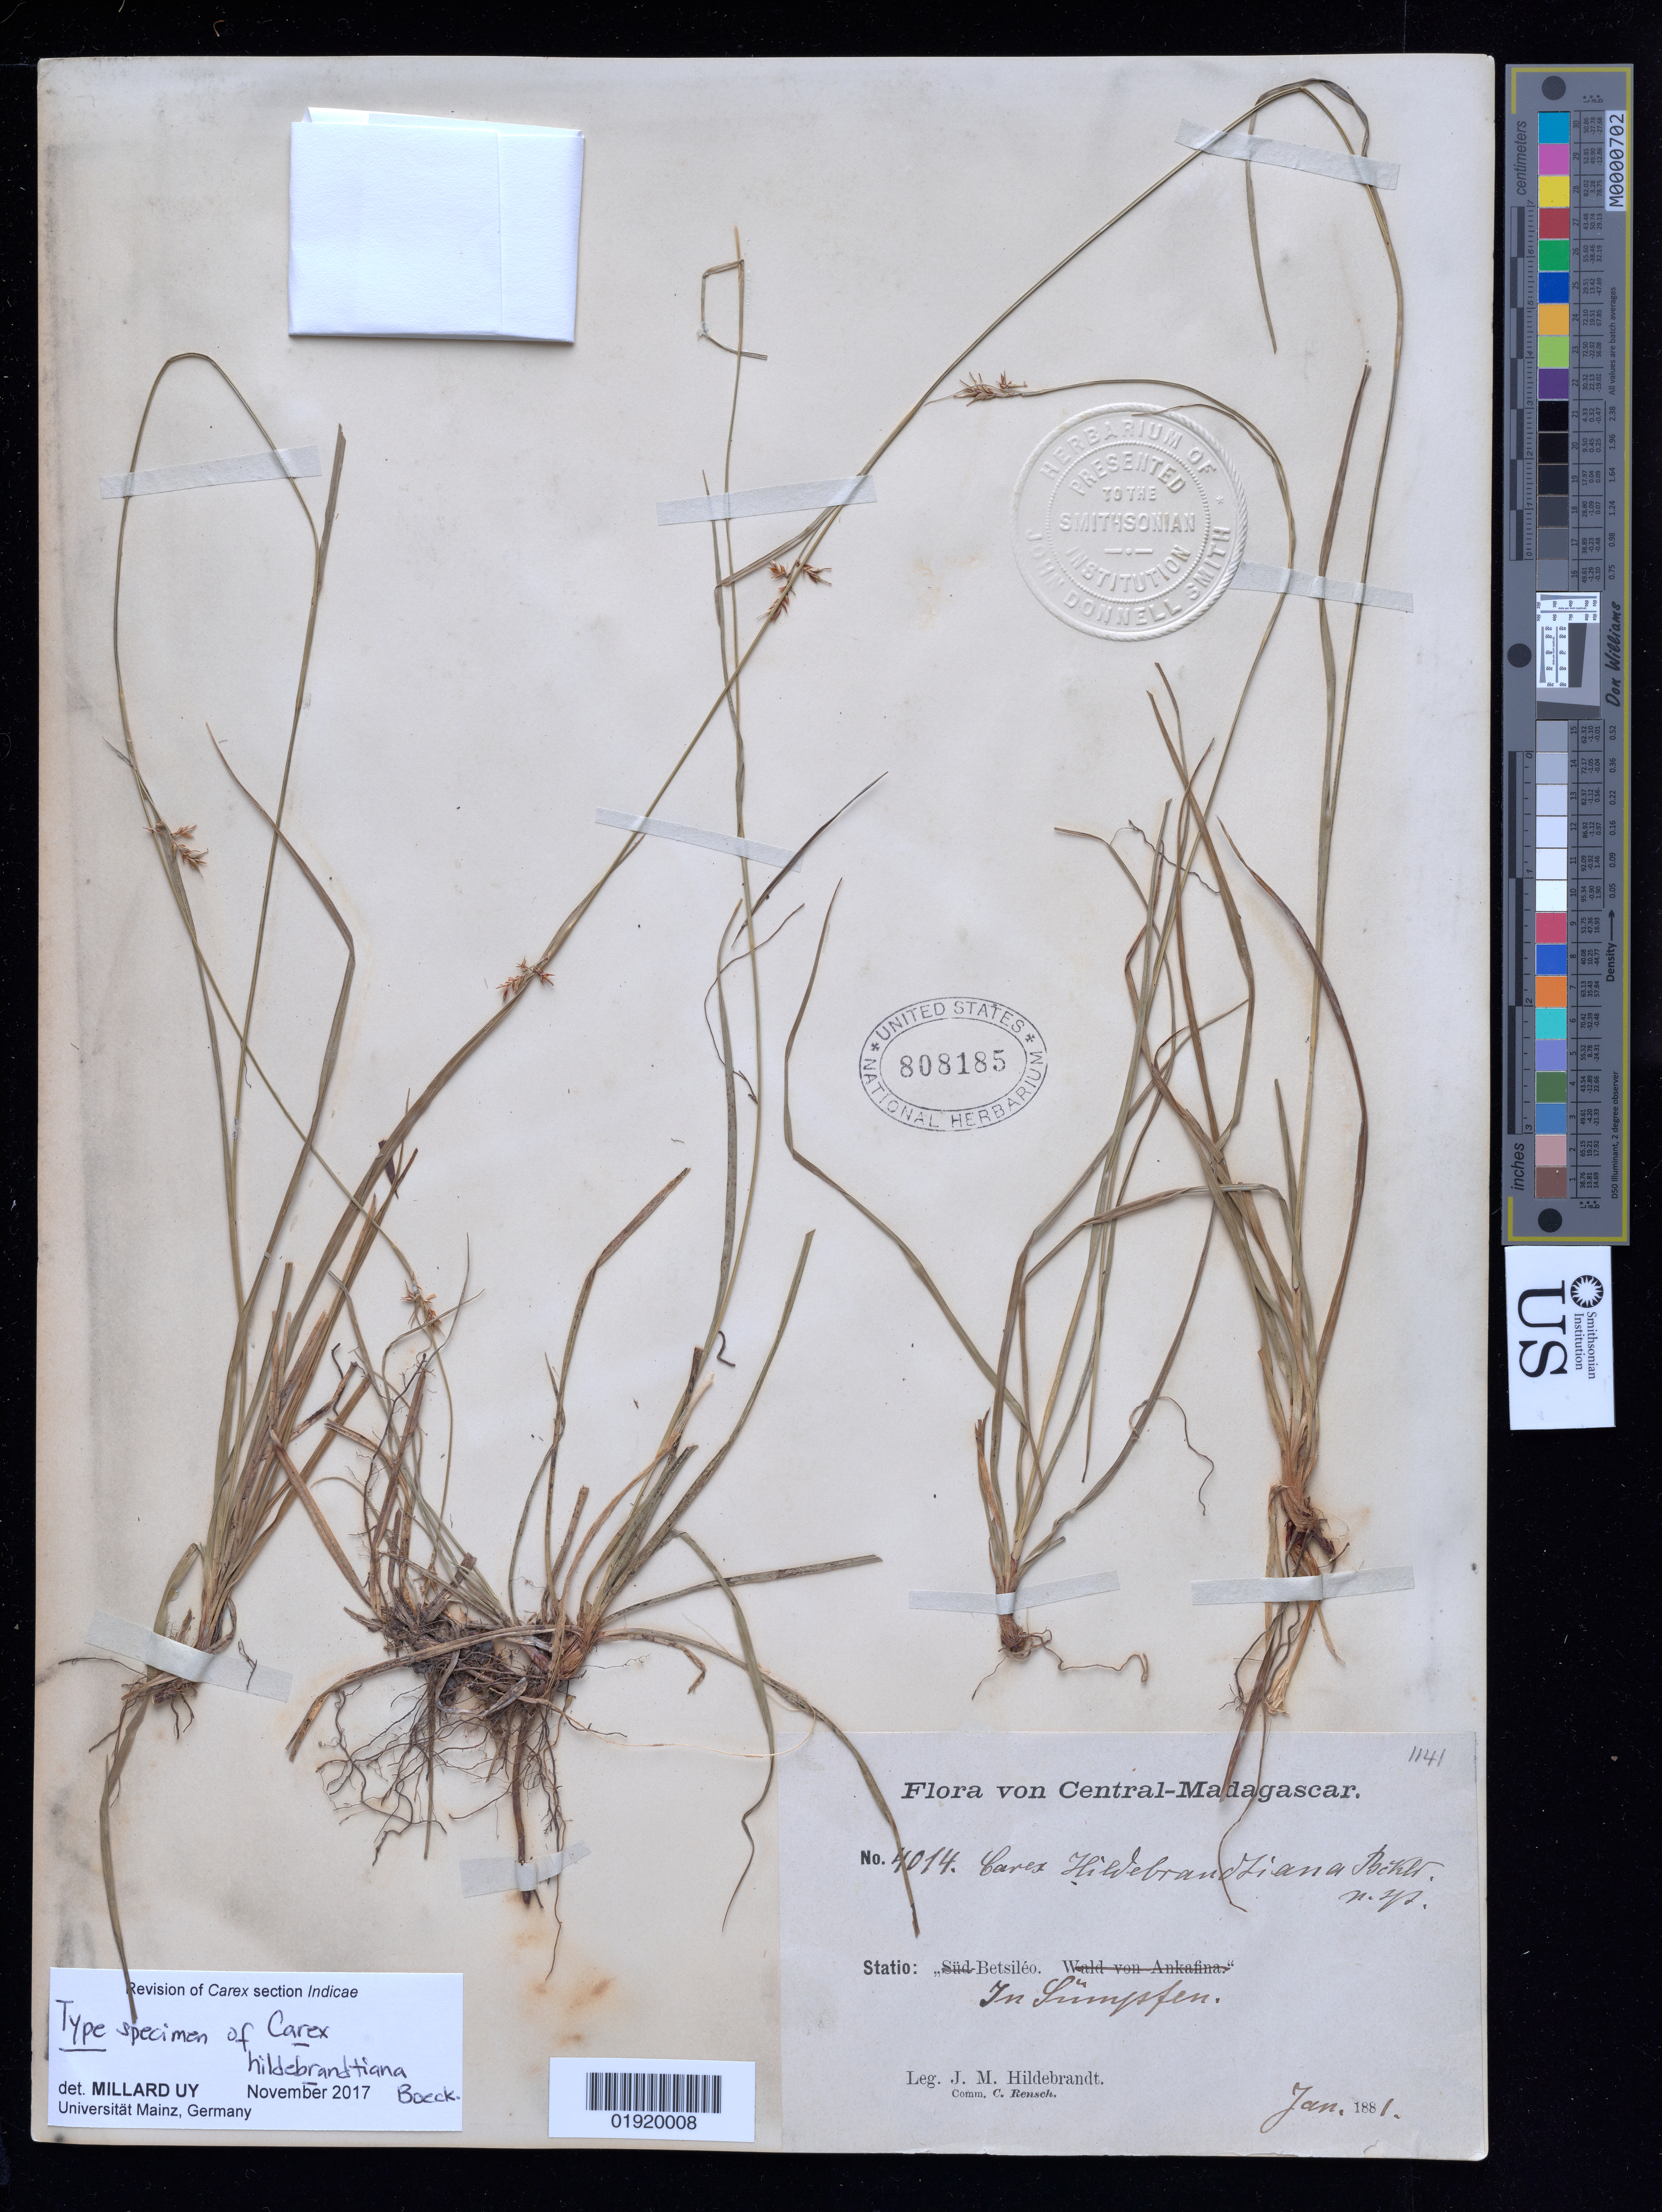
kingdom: Plantae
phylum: Tracheophyta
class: Liliopsida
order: Poales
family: Cyperaceae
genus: Carex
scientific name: Carex hildebrandtiana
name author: Boeckeler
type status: Type Collection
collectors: J. Hildebrandt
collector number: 4014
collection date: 1881-01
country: Madagascar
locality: Betsileo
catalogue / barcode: US 808185